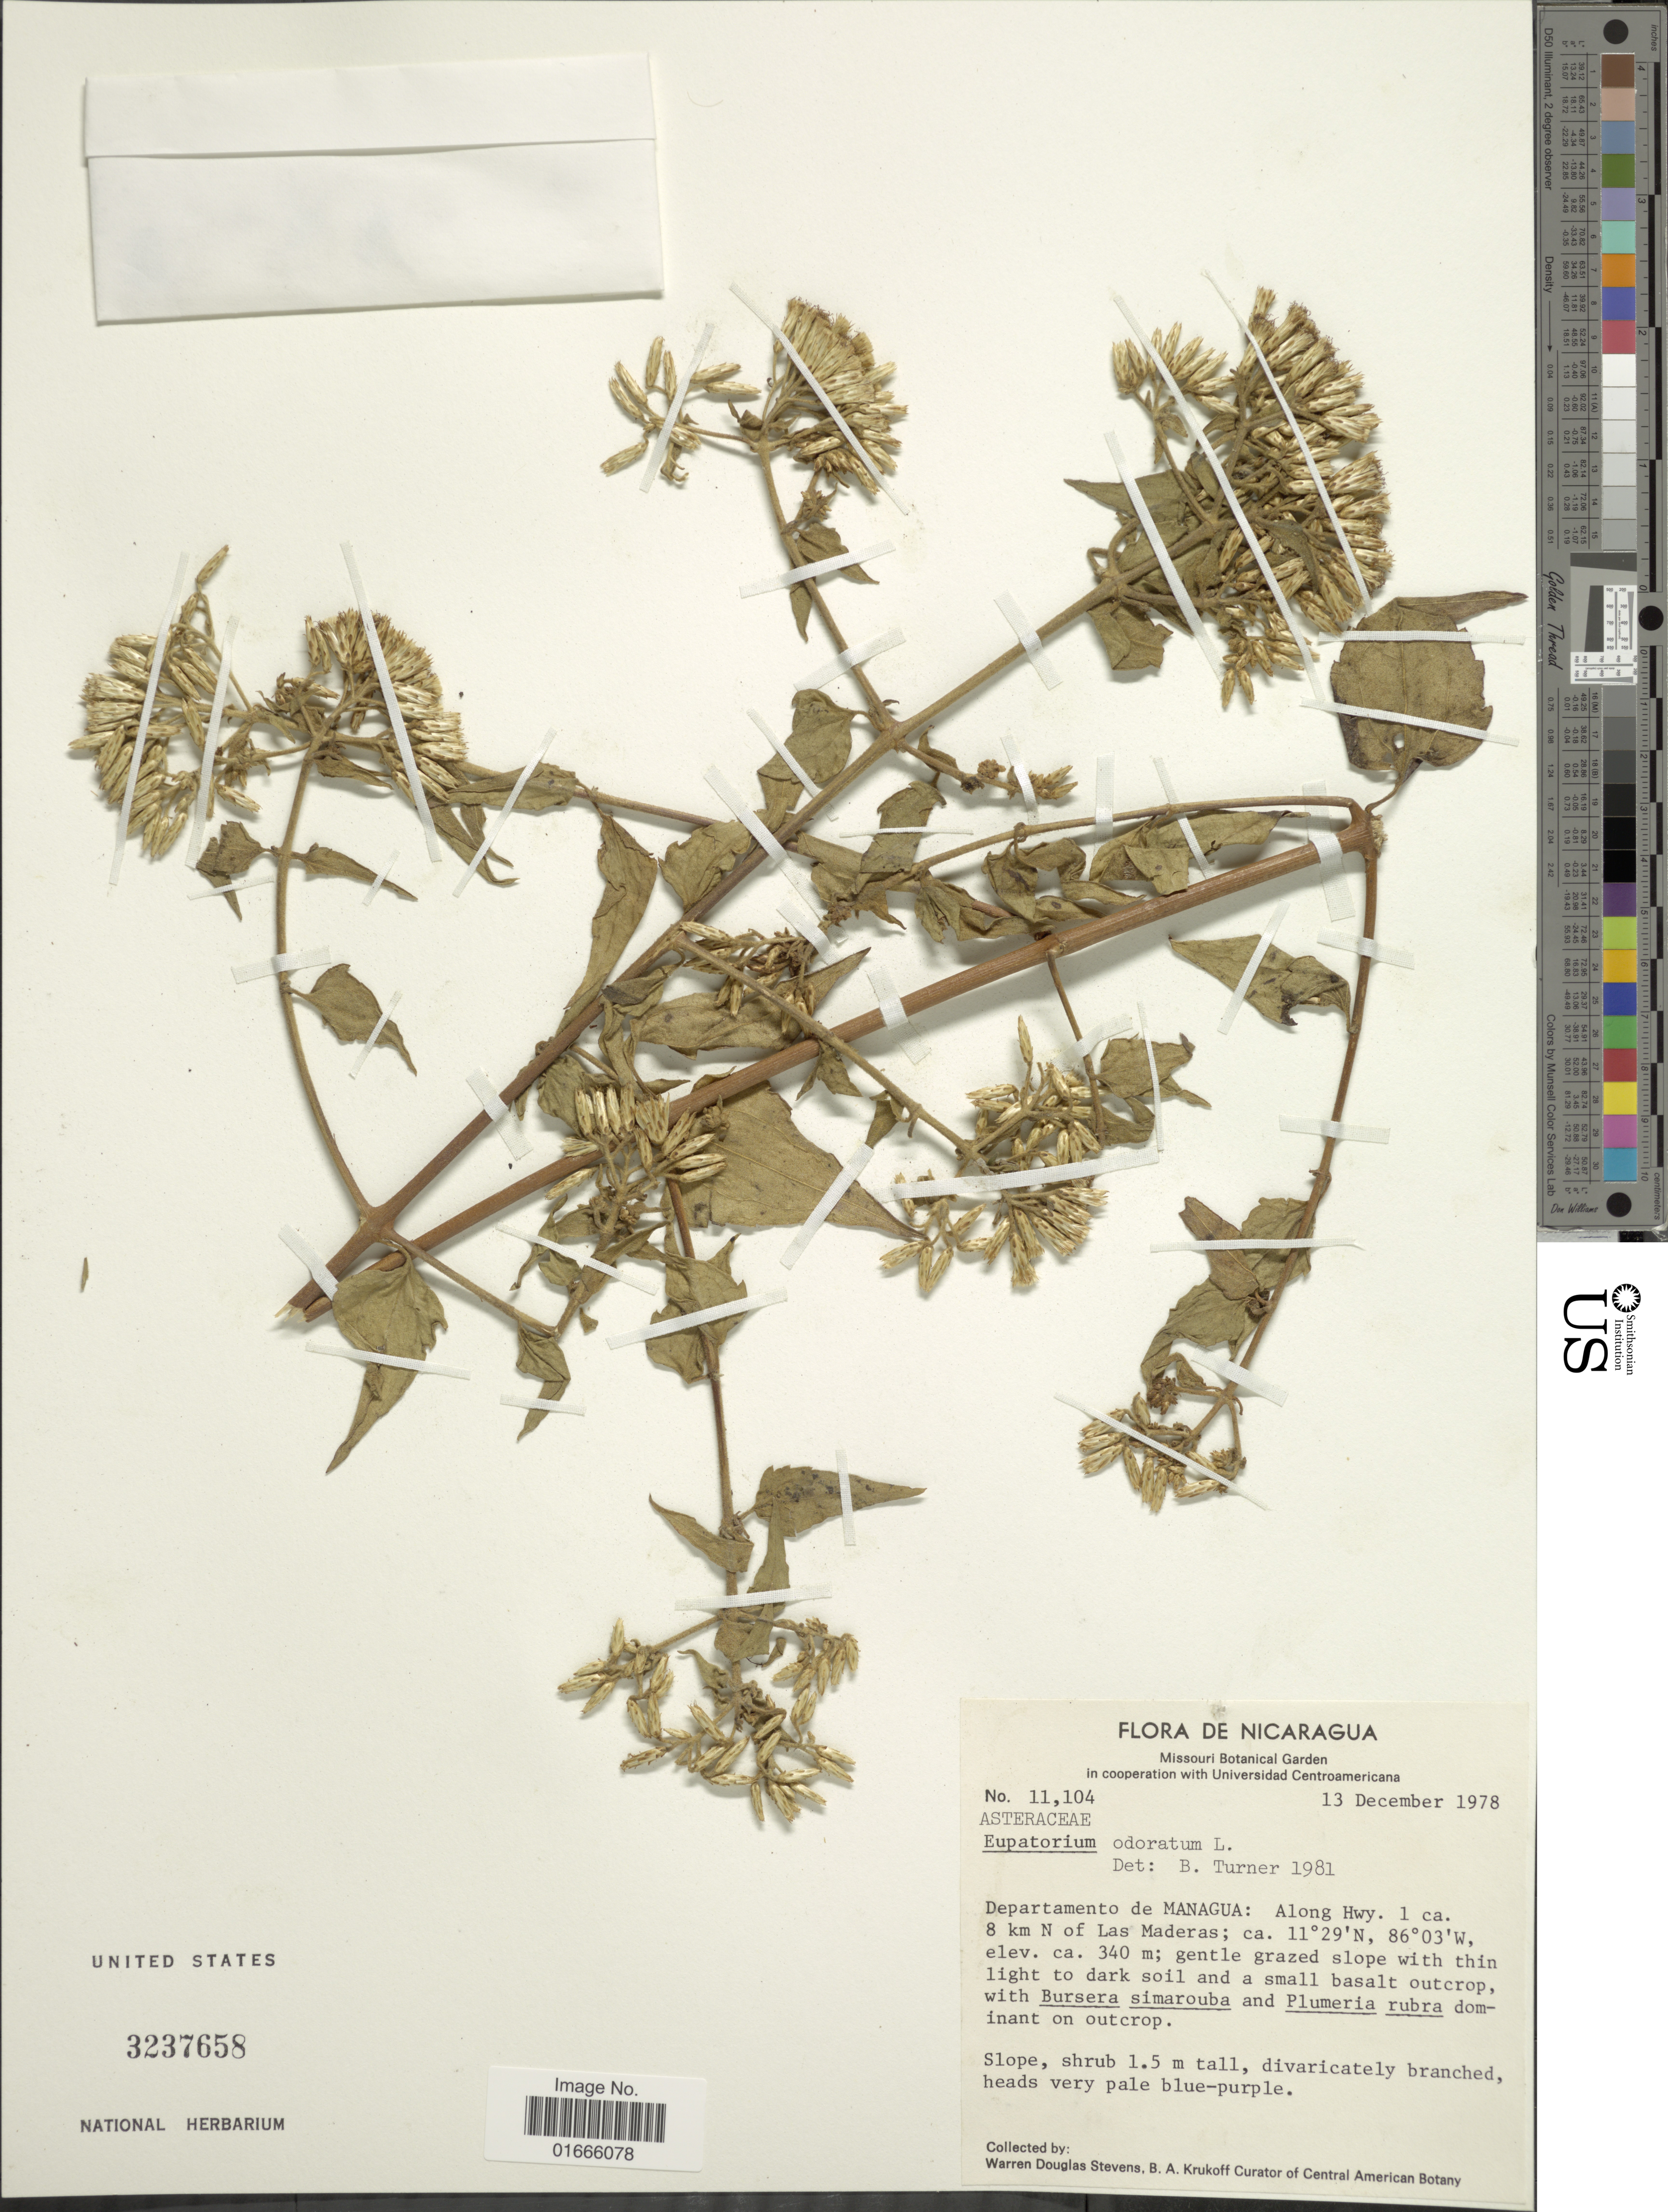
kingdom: Plantae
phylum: Tracheophyta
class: Magnoliopsida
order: Asterales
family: Asteraceae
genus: Chromolaena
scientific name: Chromolaena odorata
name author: (L.) R.M. King & H. Rob.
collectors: W. D. Stevens & B. A. Krukoff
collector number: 11104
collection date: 1978-12-13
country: Nicaragua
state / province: Managua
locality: Departamento do Managua: Along Hwy. 1 ca. 8 km N of Las Maderas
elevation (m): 340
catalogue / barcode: US 3237658